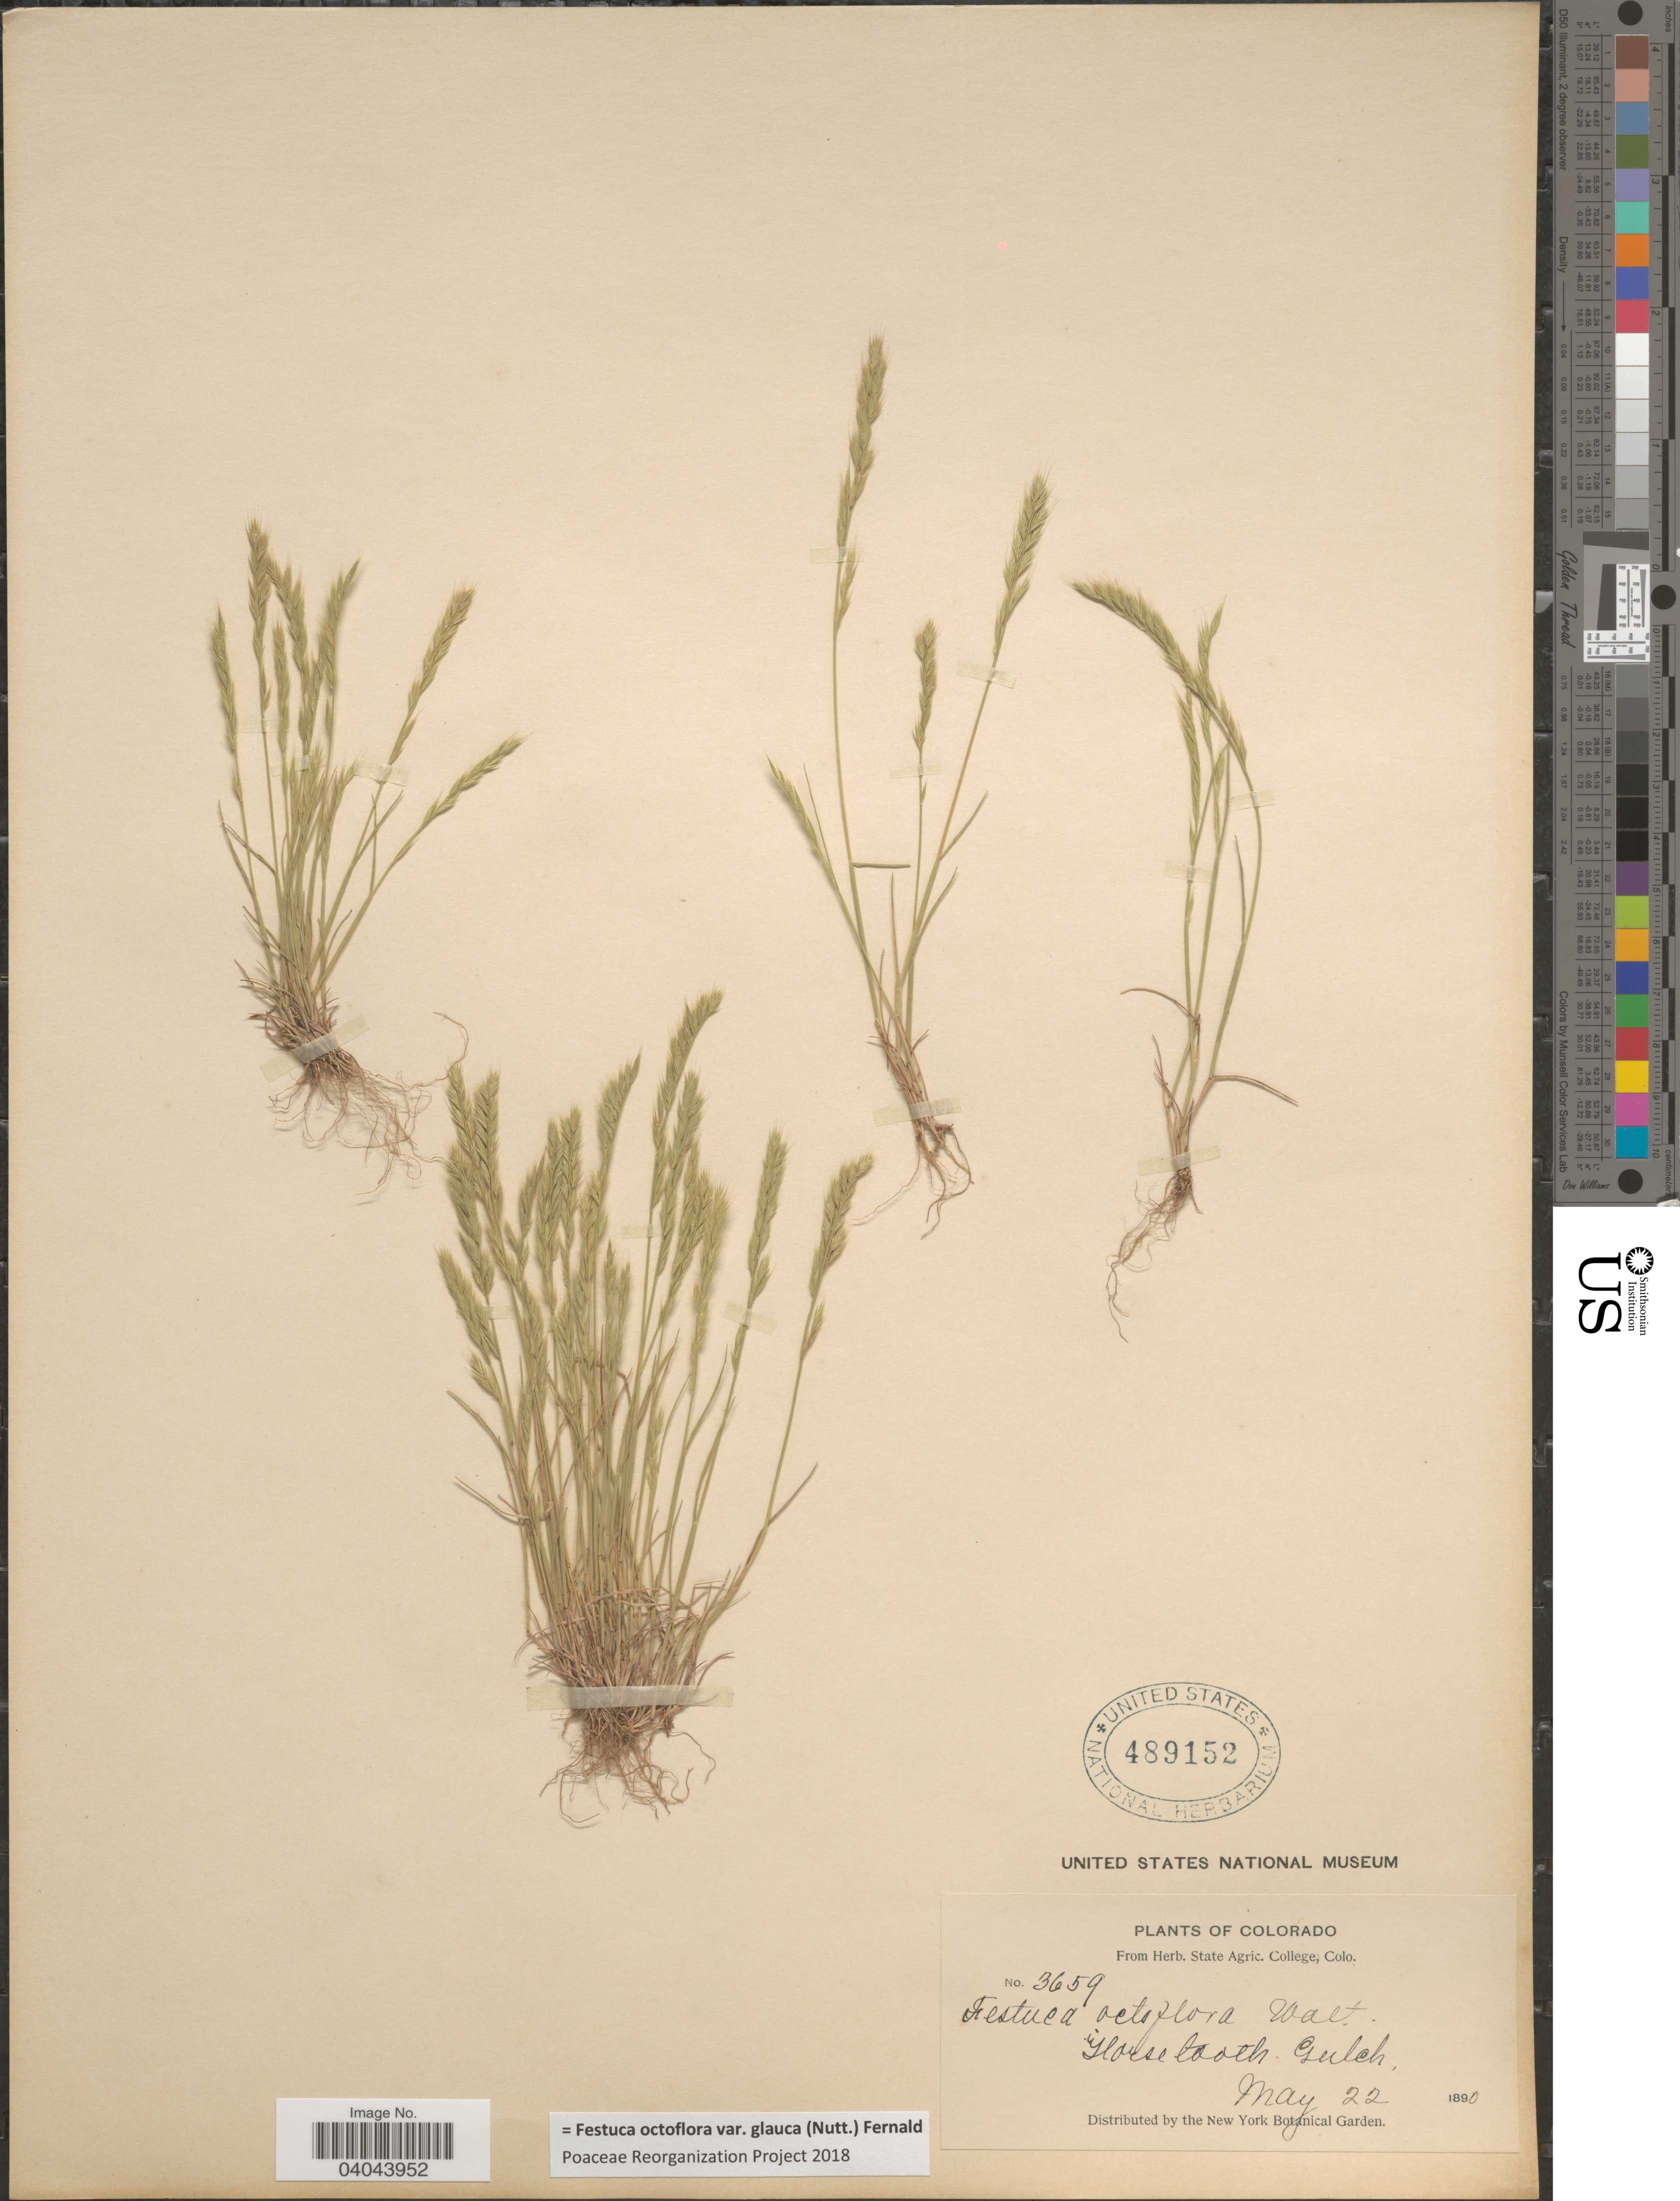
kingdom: Plantae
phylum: Tracheophyta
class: Liliopsida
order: Poales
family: Poaceae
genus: Festuca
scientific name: Festuca octoflora var. glauca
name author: (Nutt.) Fernald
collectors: ex herb. State Agric. College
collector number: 3659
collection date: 1890-05-22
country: United States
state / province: Colorado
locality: Horse Tooth, Gulch.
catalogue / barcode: US 489152